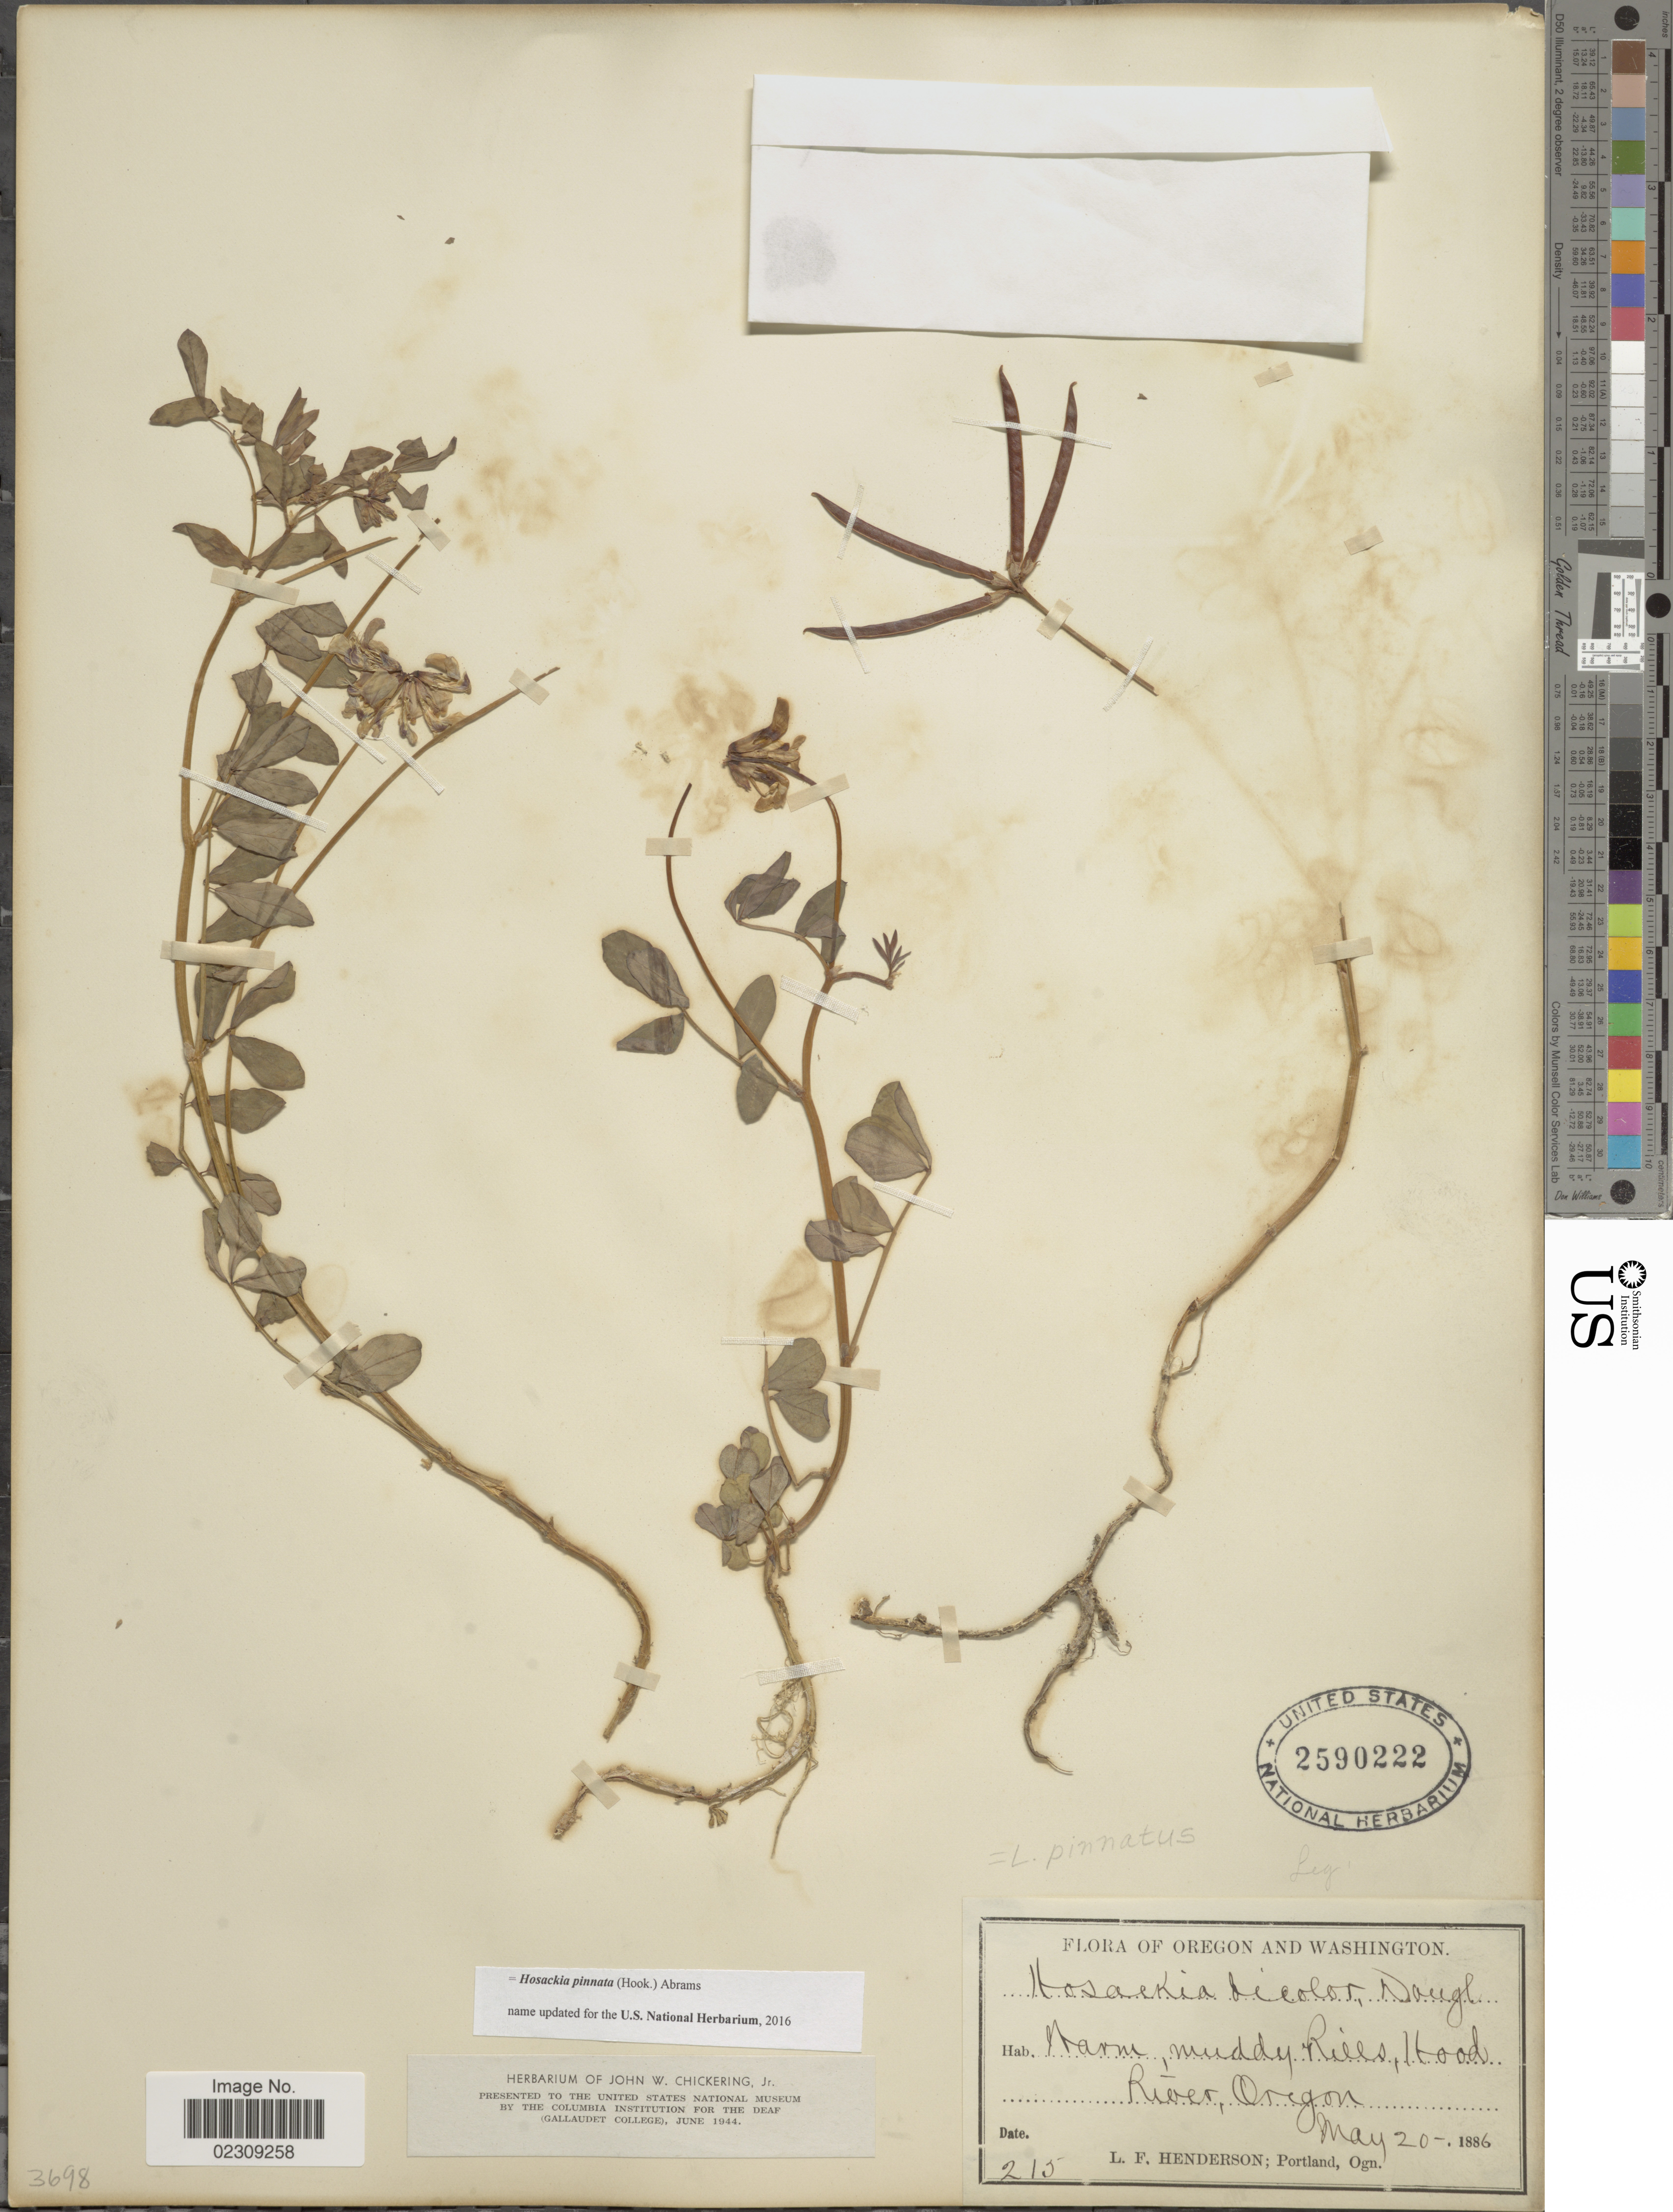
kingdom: Plantae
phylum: Tracheophyta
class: Magnoliopsida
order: Fabales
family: Fabaceae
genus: Hosackia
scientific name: Hosackia pinnata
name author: (Hook.) Abrams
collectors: L. Henderson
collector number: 215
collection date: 1886-05-20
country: United States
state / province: Oregon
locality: Warm, muddy Rills, Hood River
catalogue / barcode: US 2590222